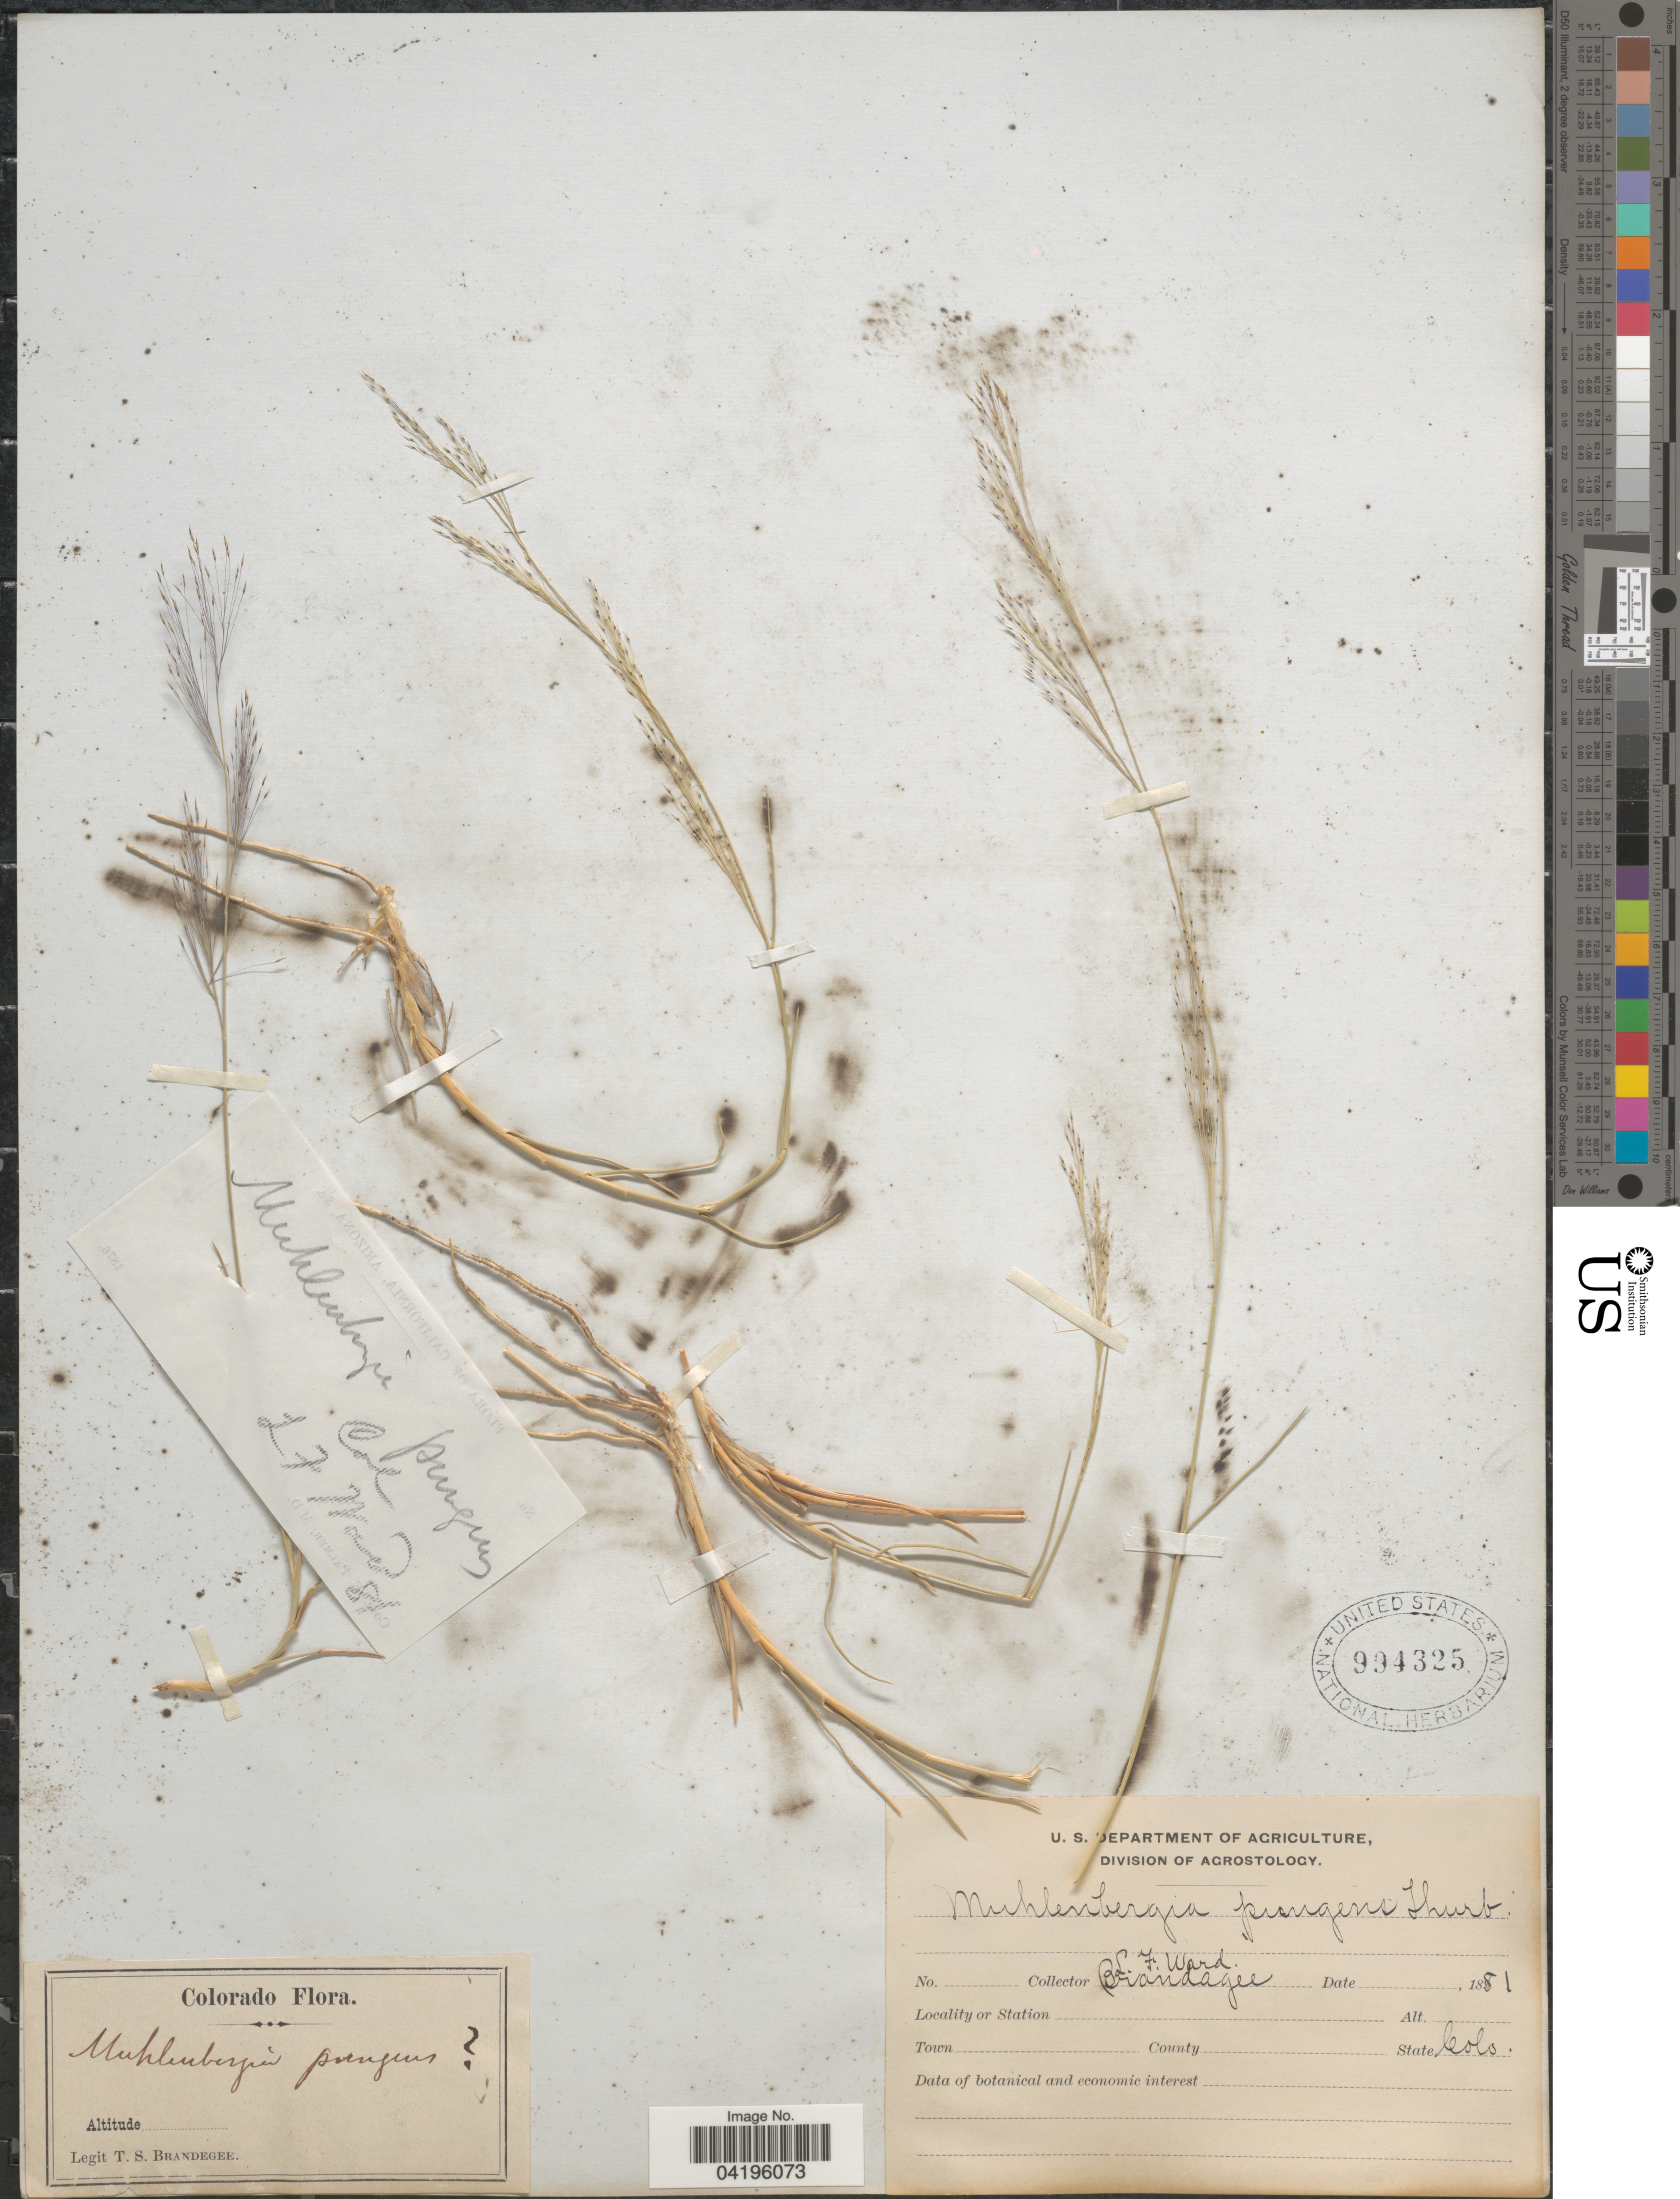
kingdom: Plantae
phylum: Tracheophyta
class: Liliopsida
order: Poales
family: Poaceae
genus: Muhlenbergia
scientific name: Muhlenbergia pungens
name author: Thurb. ex A. Gray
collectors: L. Ward & T. S. Brandegee (herbarium)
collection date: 1881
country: United States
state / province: Colorado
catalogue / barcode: US 994325